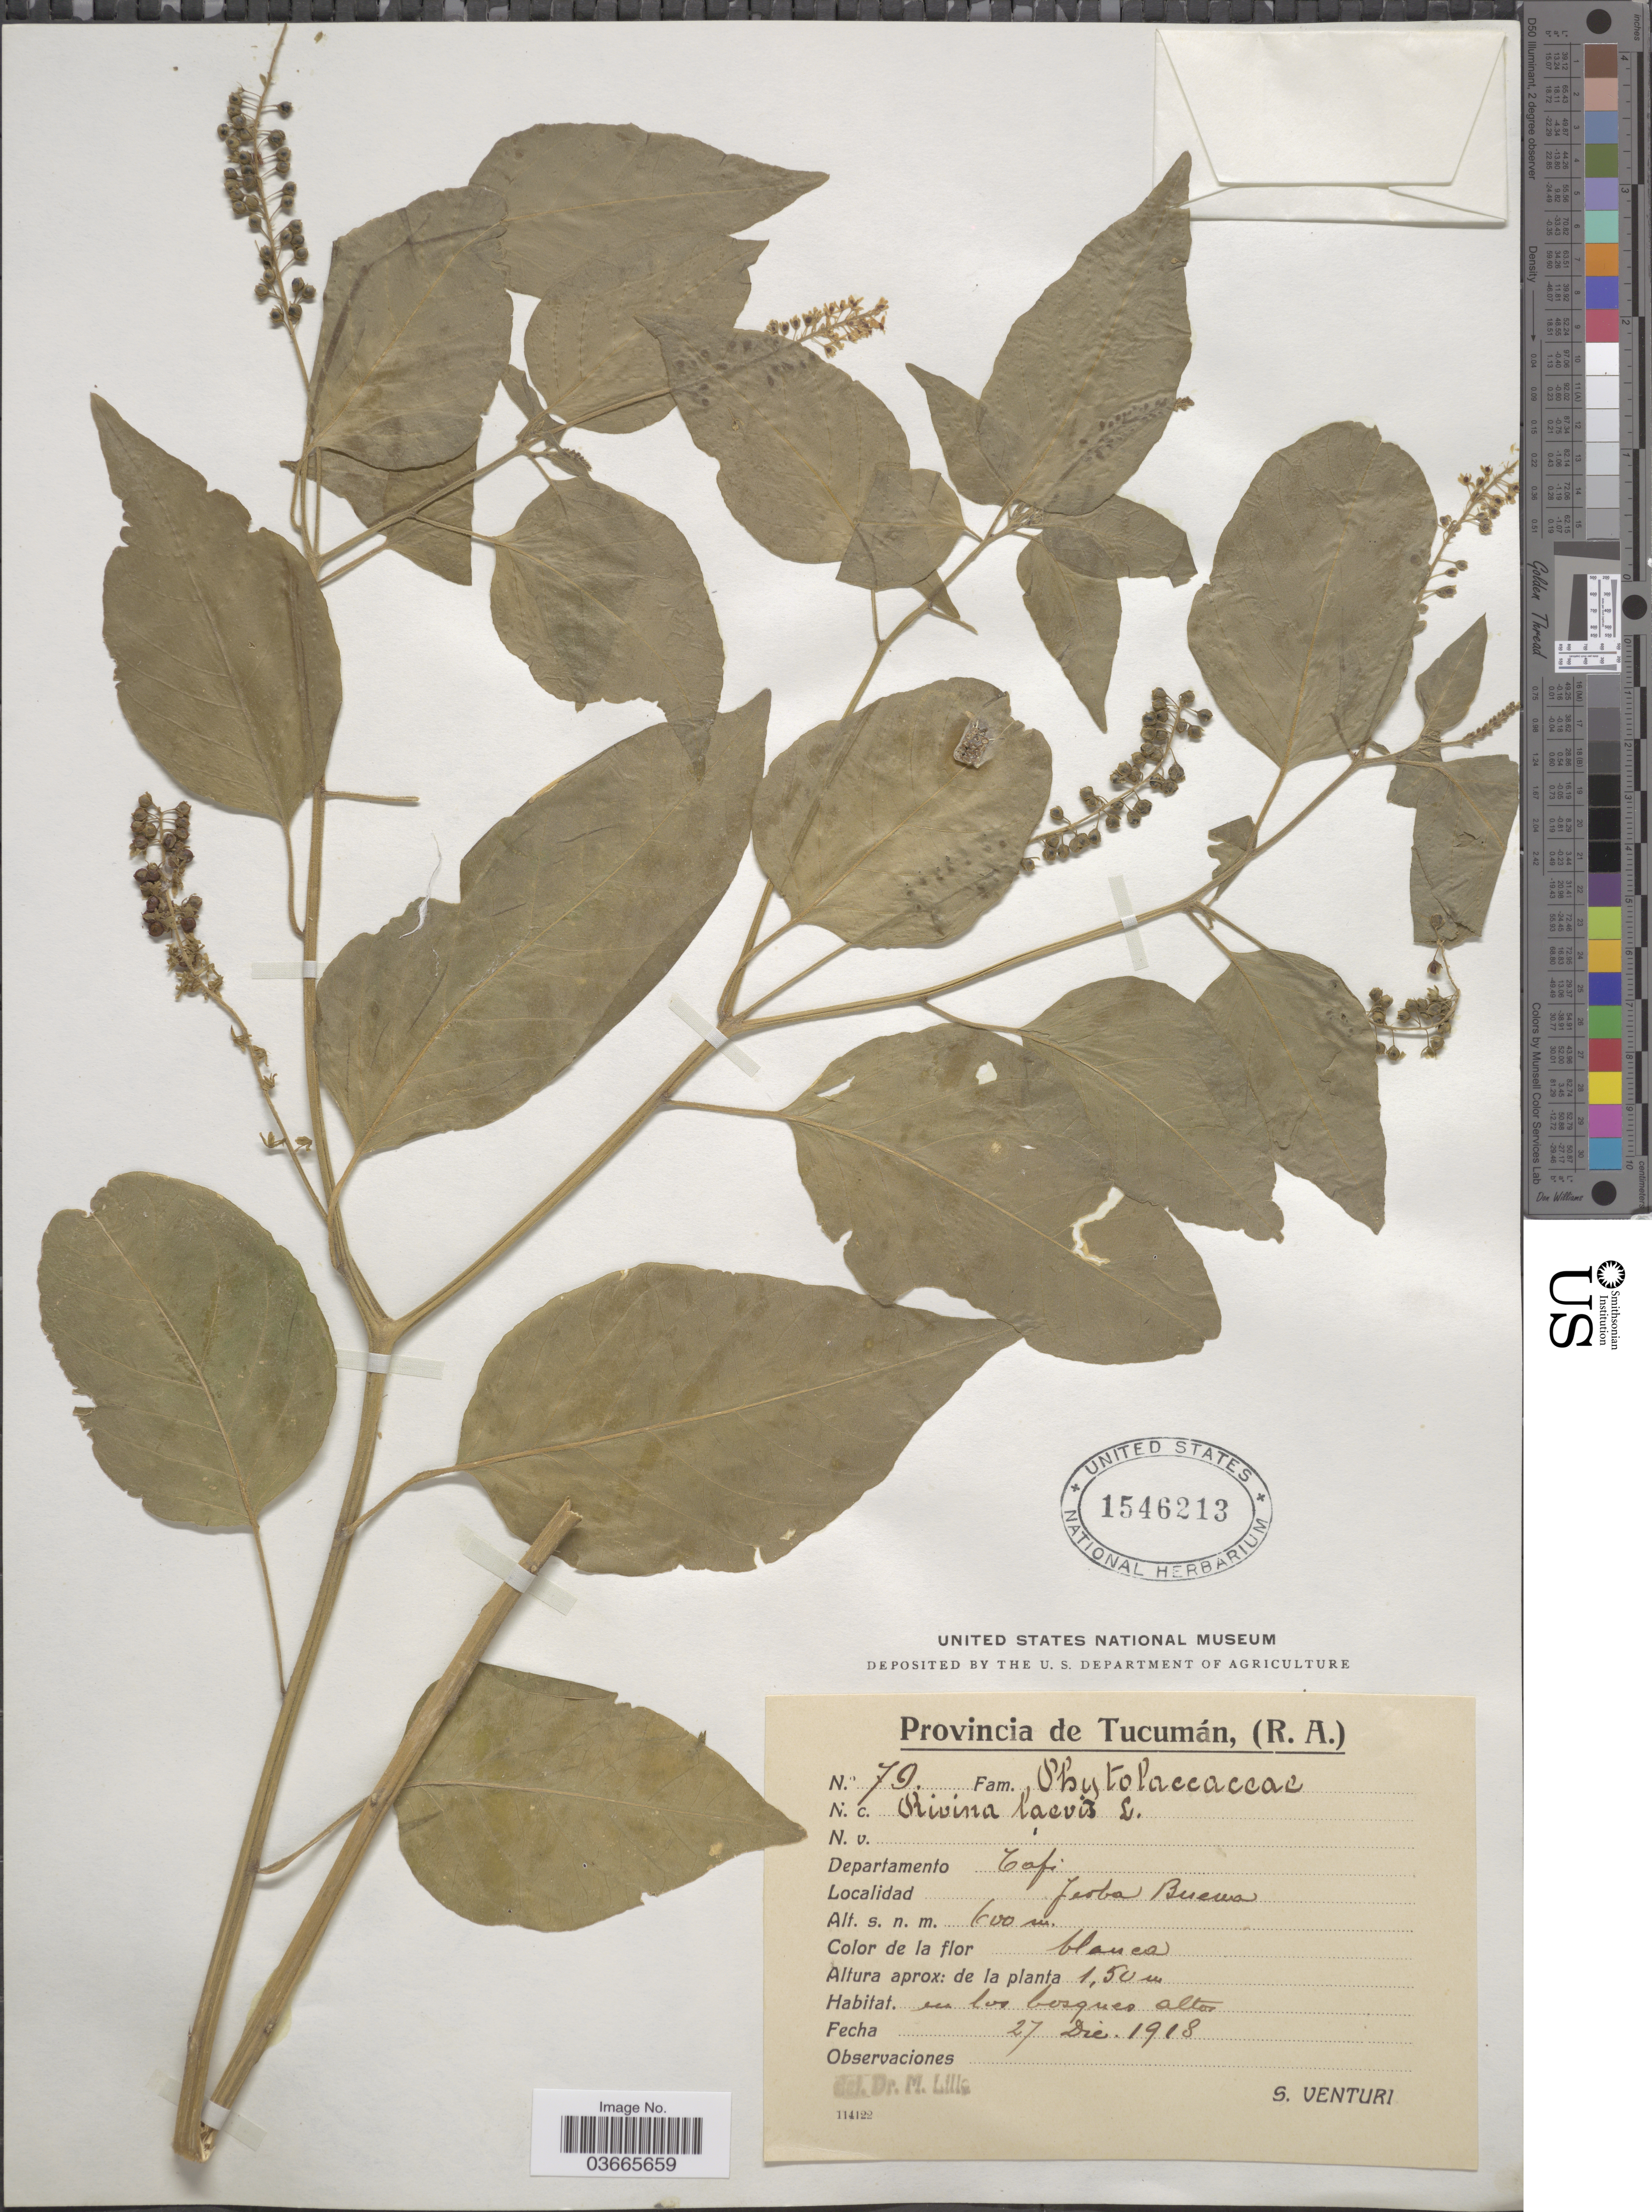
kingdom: Plantae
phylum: Tracheophyta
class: Magnoliopsida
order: Caryophyllales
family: Phytolaccaceae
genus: Rivina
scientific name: Rivina humilis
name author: L.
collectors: S. Venturi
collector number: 79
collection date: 1918-12-27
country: Argentina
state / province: Tucuman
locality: Departamento Tafi. Jerba Buena.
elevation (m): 600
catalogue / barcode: US 1546213